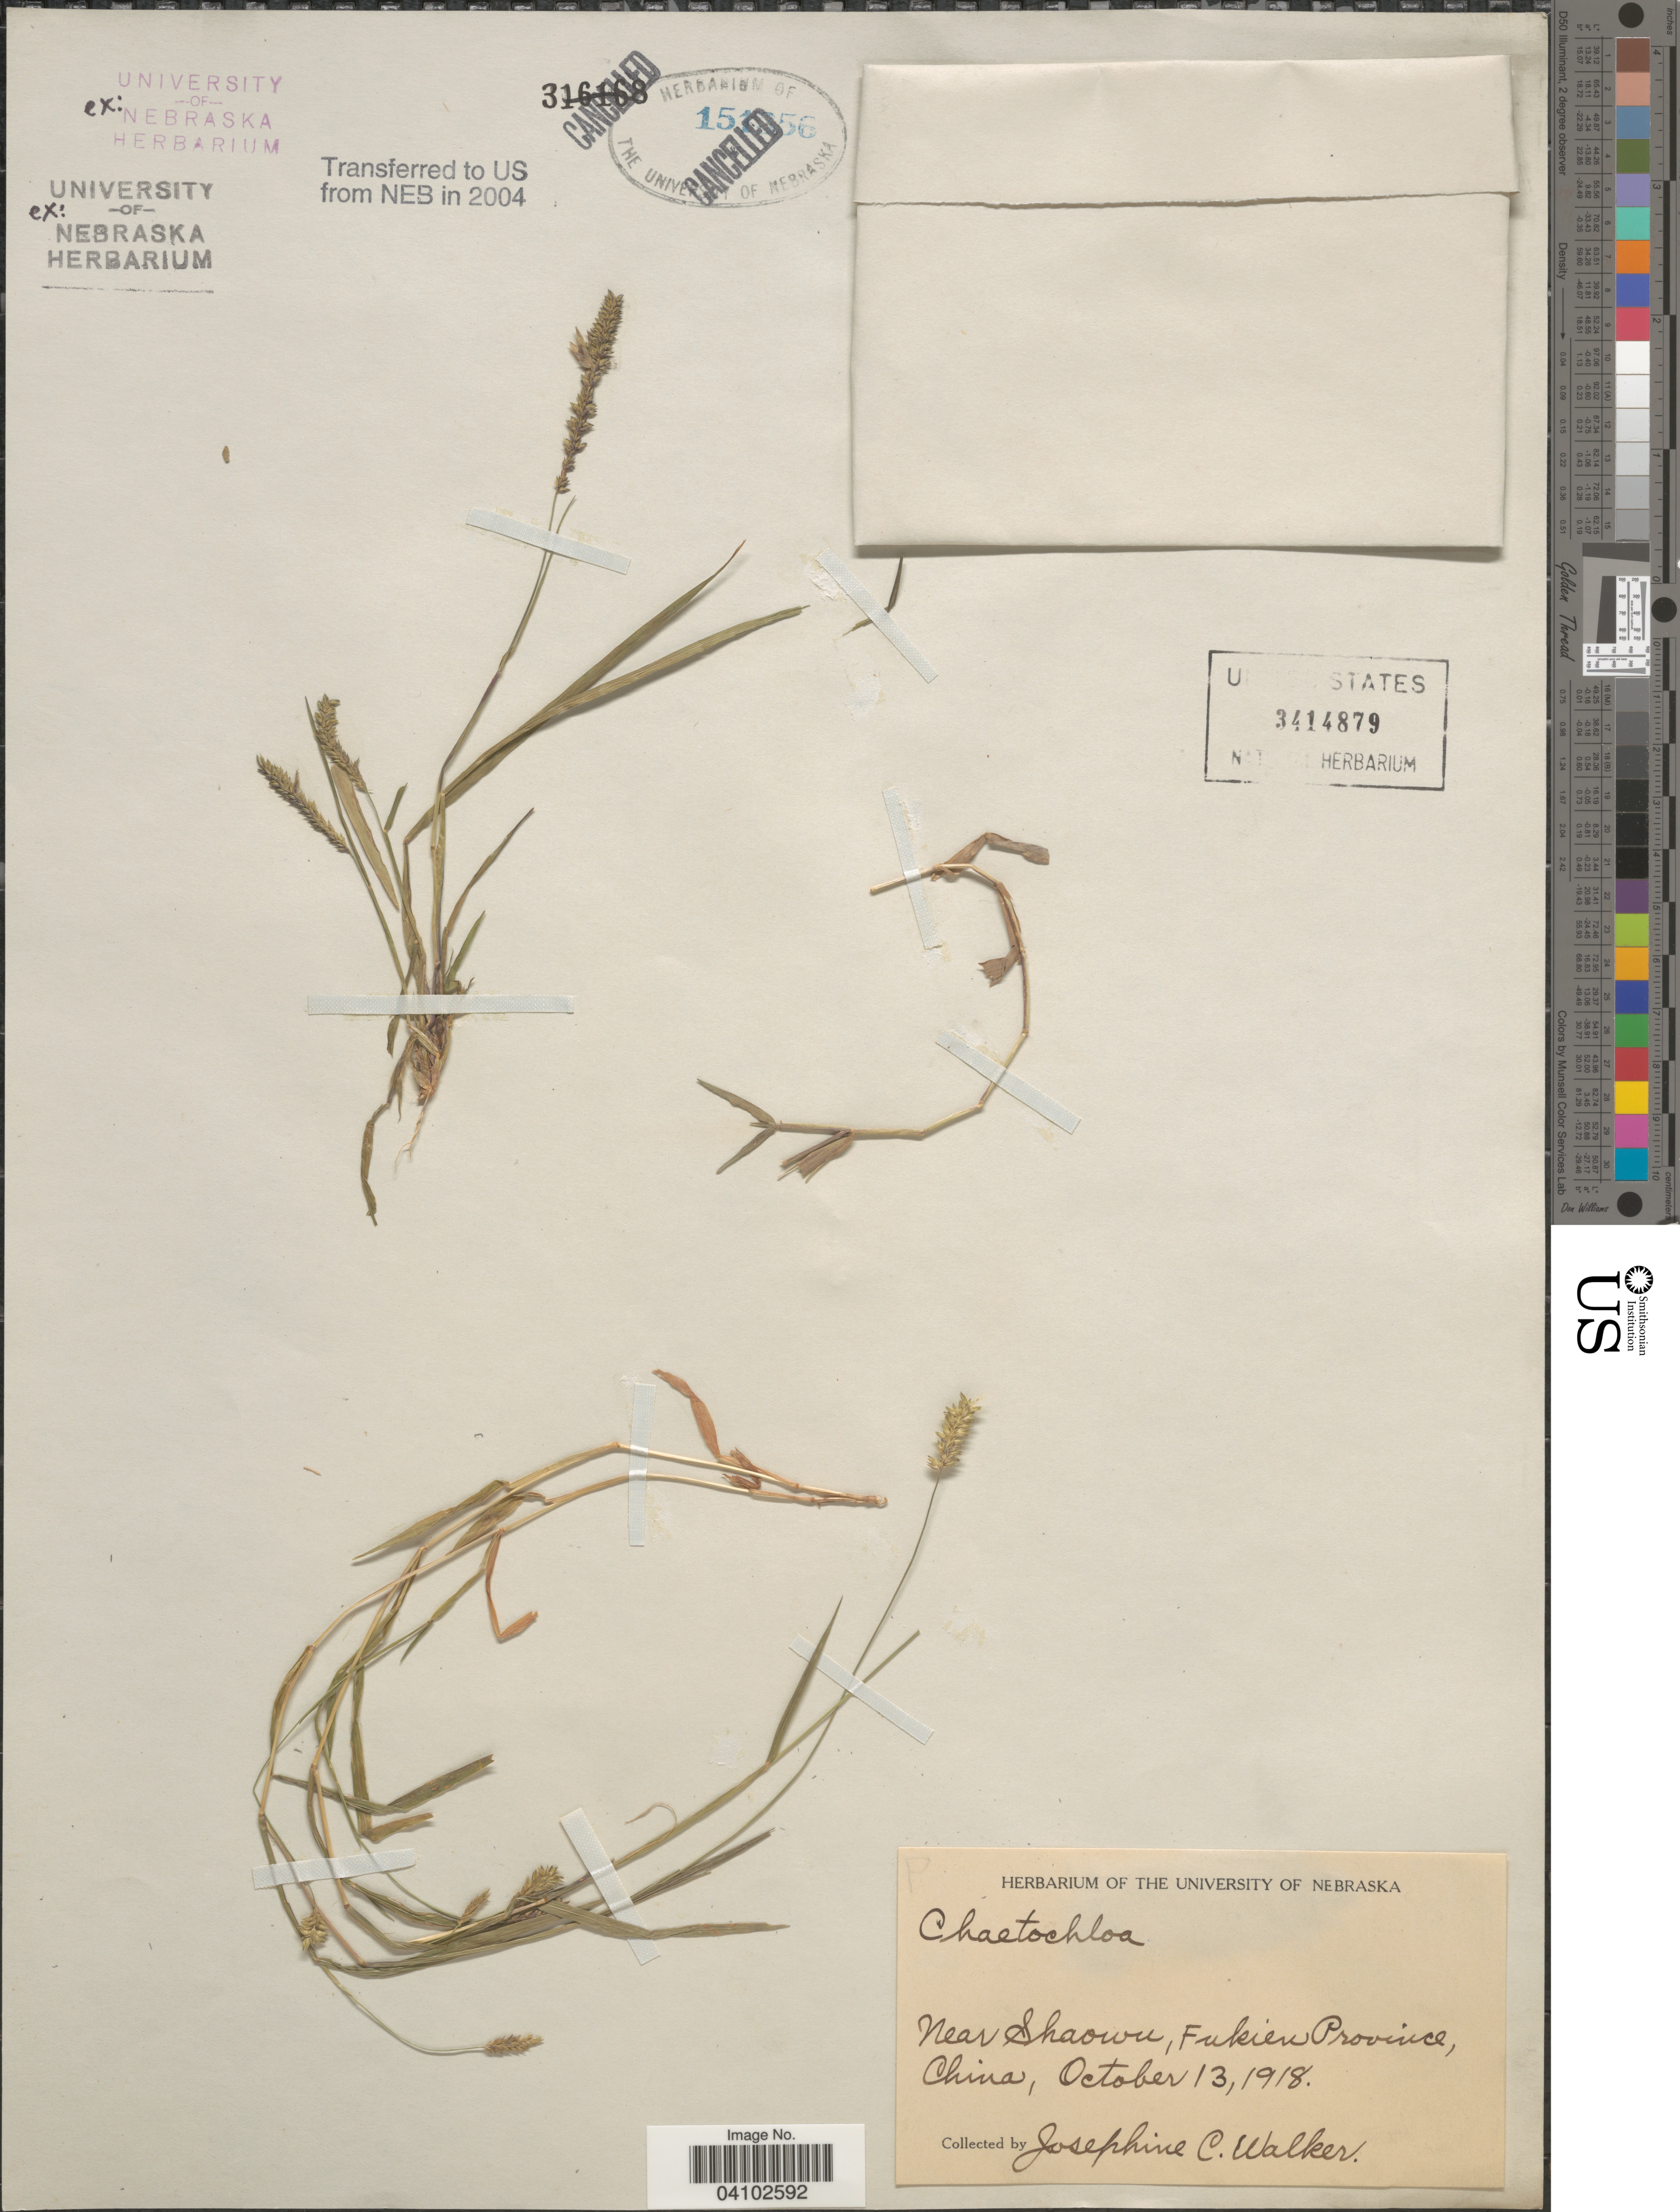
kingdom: Plantae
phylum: Tracheophyta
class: Liliopsida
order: Poales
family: Poaceae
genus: Cenchrus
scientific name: Cenchrus americanus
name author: (L.) Morrone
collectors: J. Walker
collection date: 1918-10-13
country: China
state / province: Fujian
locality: Near Shaowu, Fukien Province.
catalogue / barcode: US 3414879